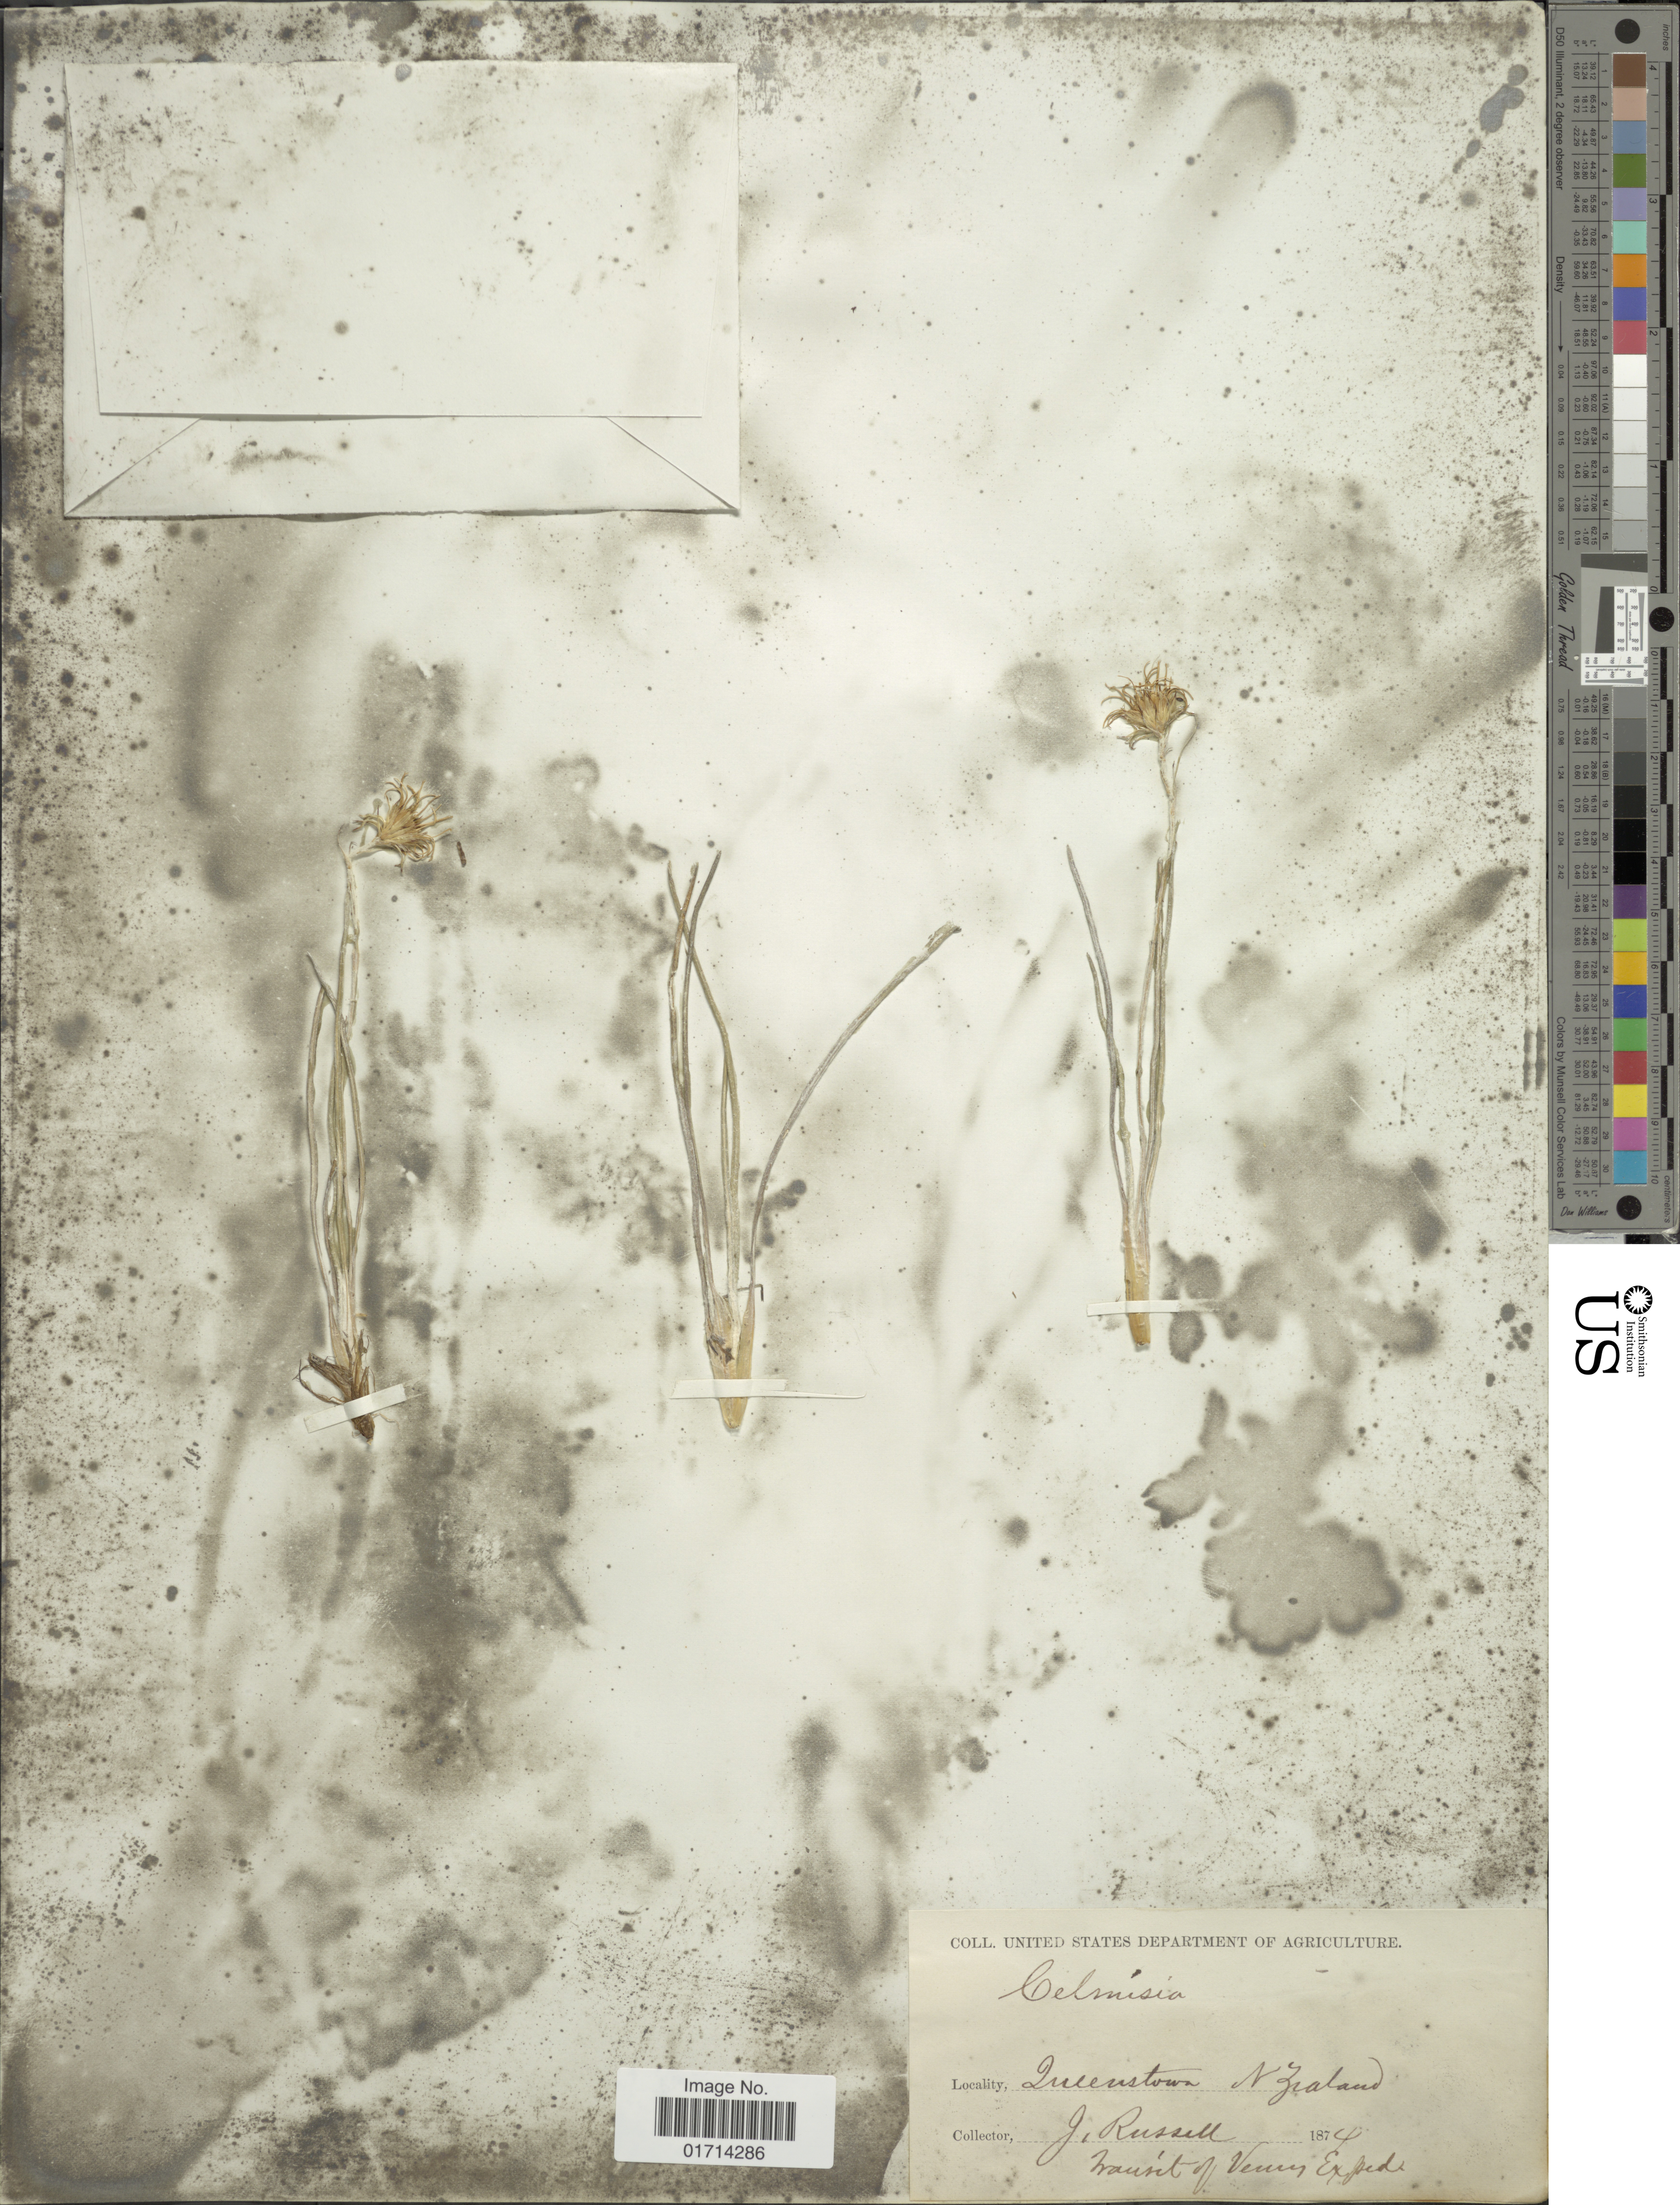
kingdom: Plantae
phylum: Tracheophyta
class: Magnoliopsida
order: Asterales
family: Asteraceae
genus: Celmisia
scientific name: Celmisia sp.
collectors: J. Russell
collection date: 1874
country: New Zealand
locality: Queenstown